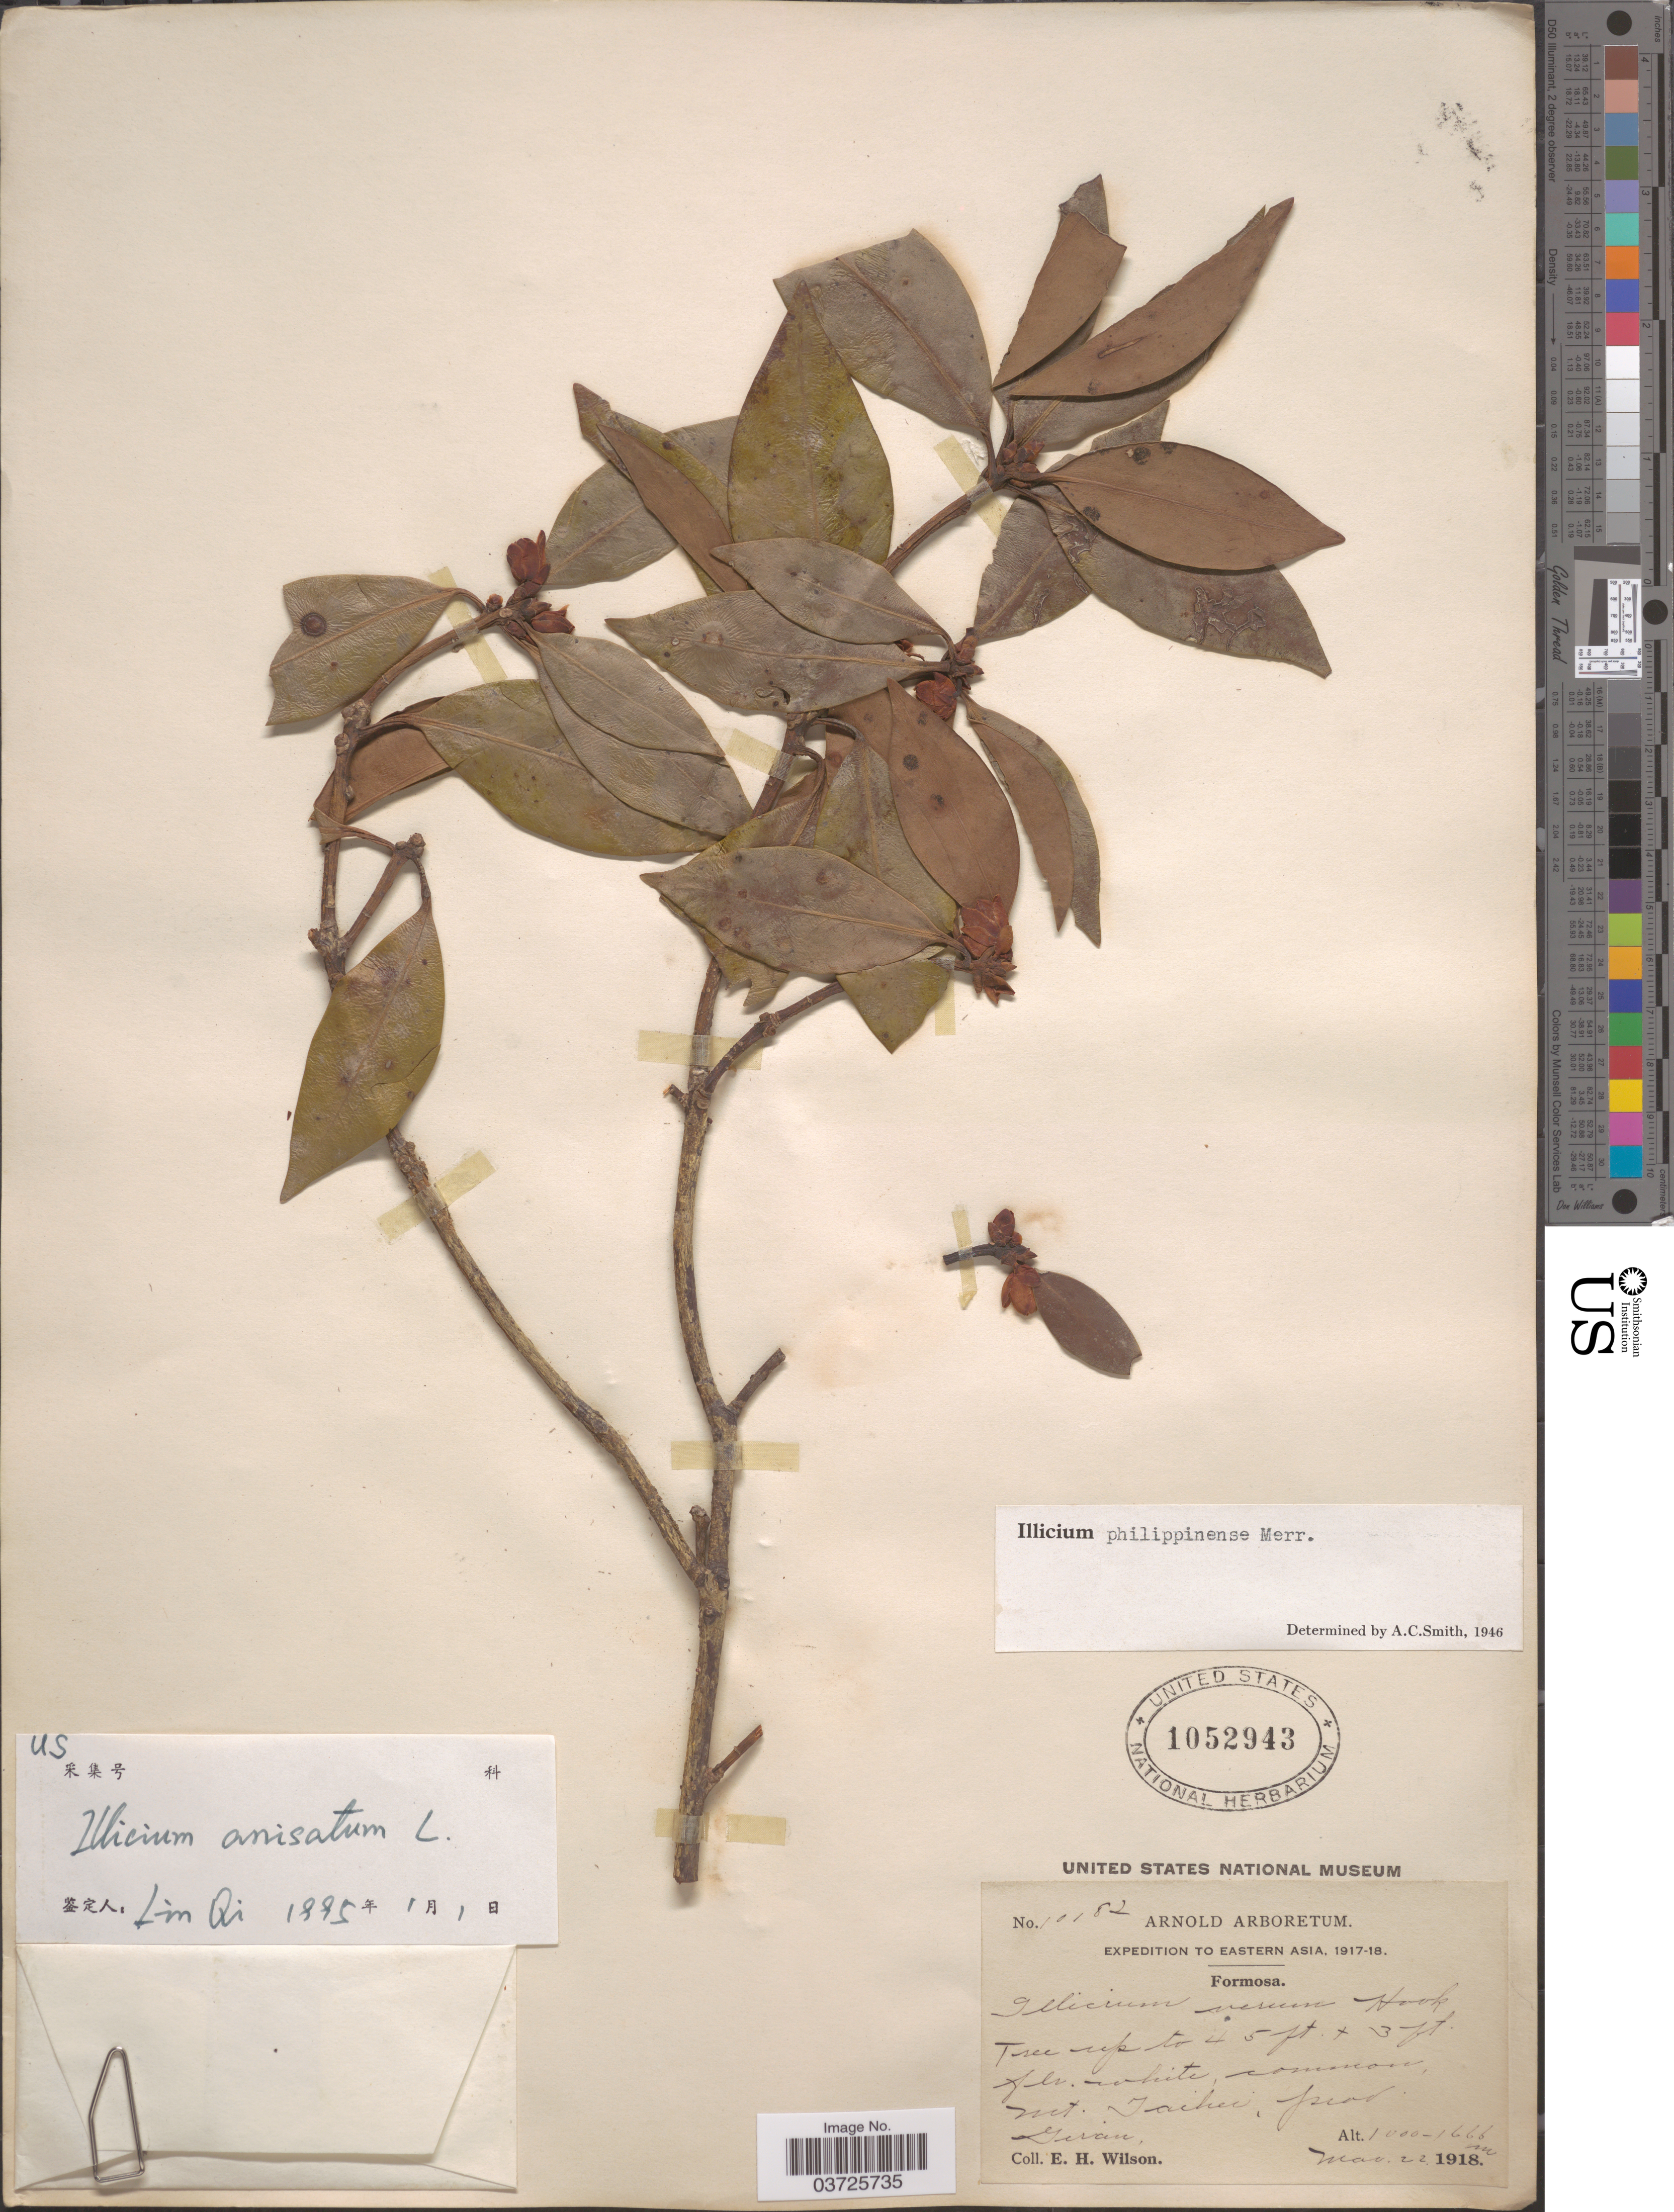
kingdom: Plantae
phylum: Tracheophyta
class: Magnoliopsida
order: Austrobaileyales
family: Schisandraceae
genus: Illicium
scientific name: Illicium anisatum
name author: L.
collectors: E. Wilson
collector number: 10182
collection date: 1918-05-22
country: Taiwan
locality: Eastern Asia. Formosa. Mt. Taikei, prov. Giran.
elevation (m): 1000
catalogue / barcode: US 1052943